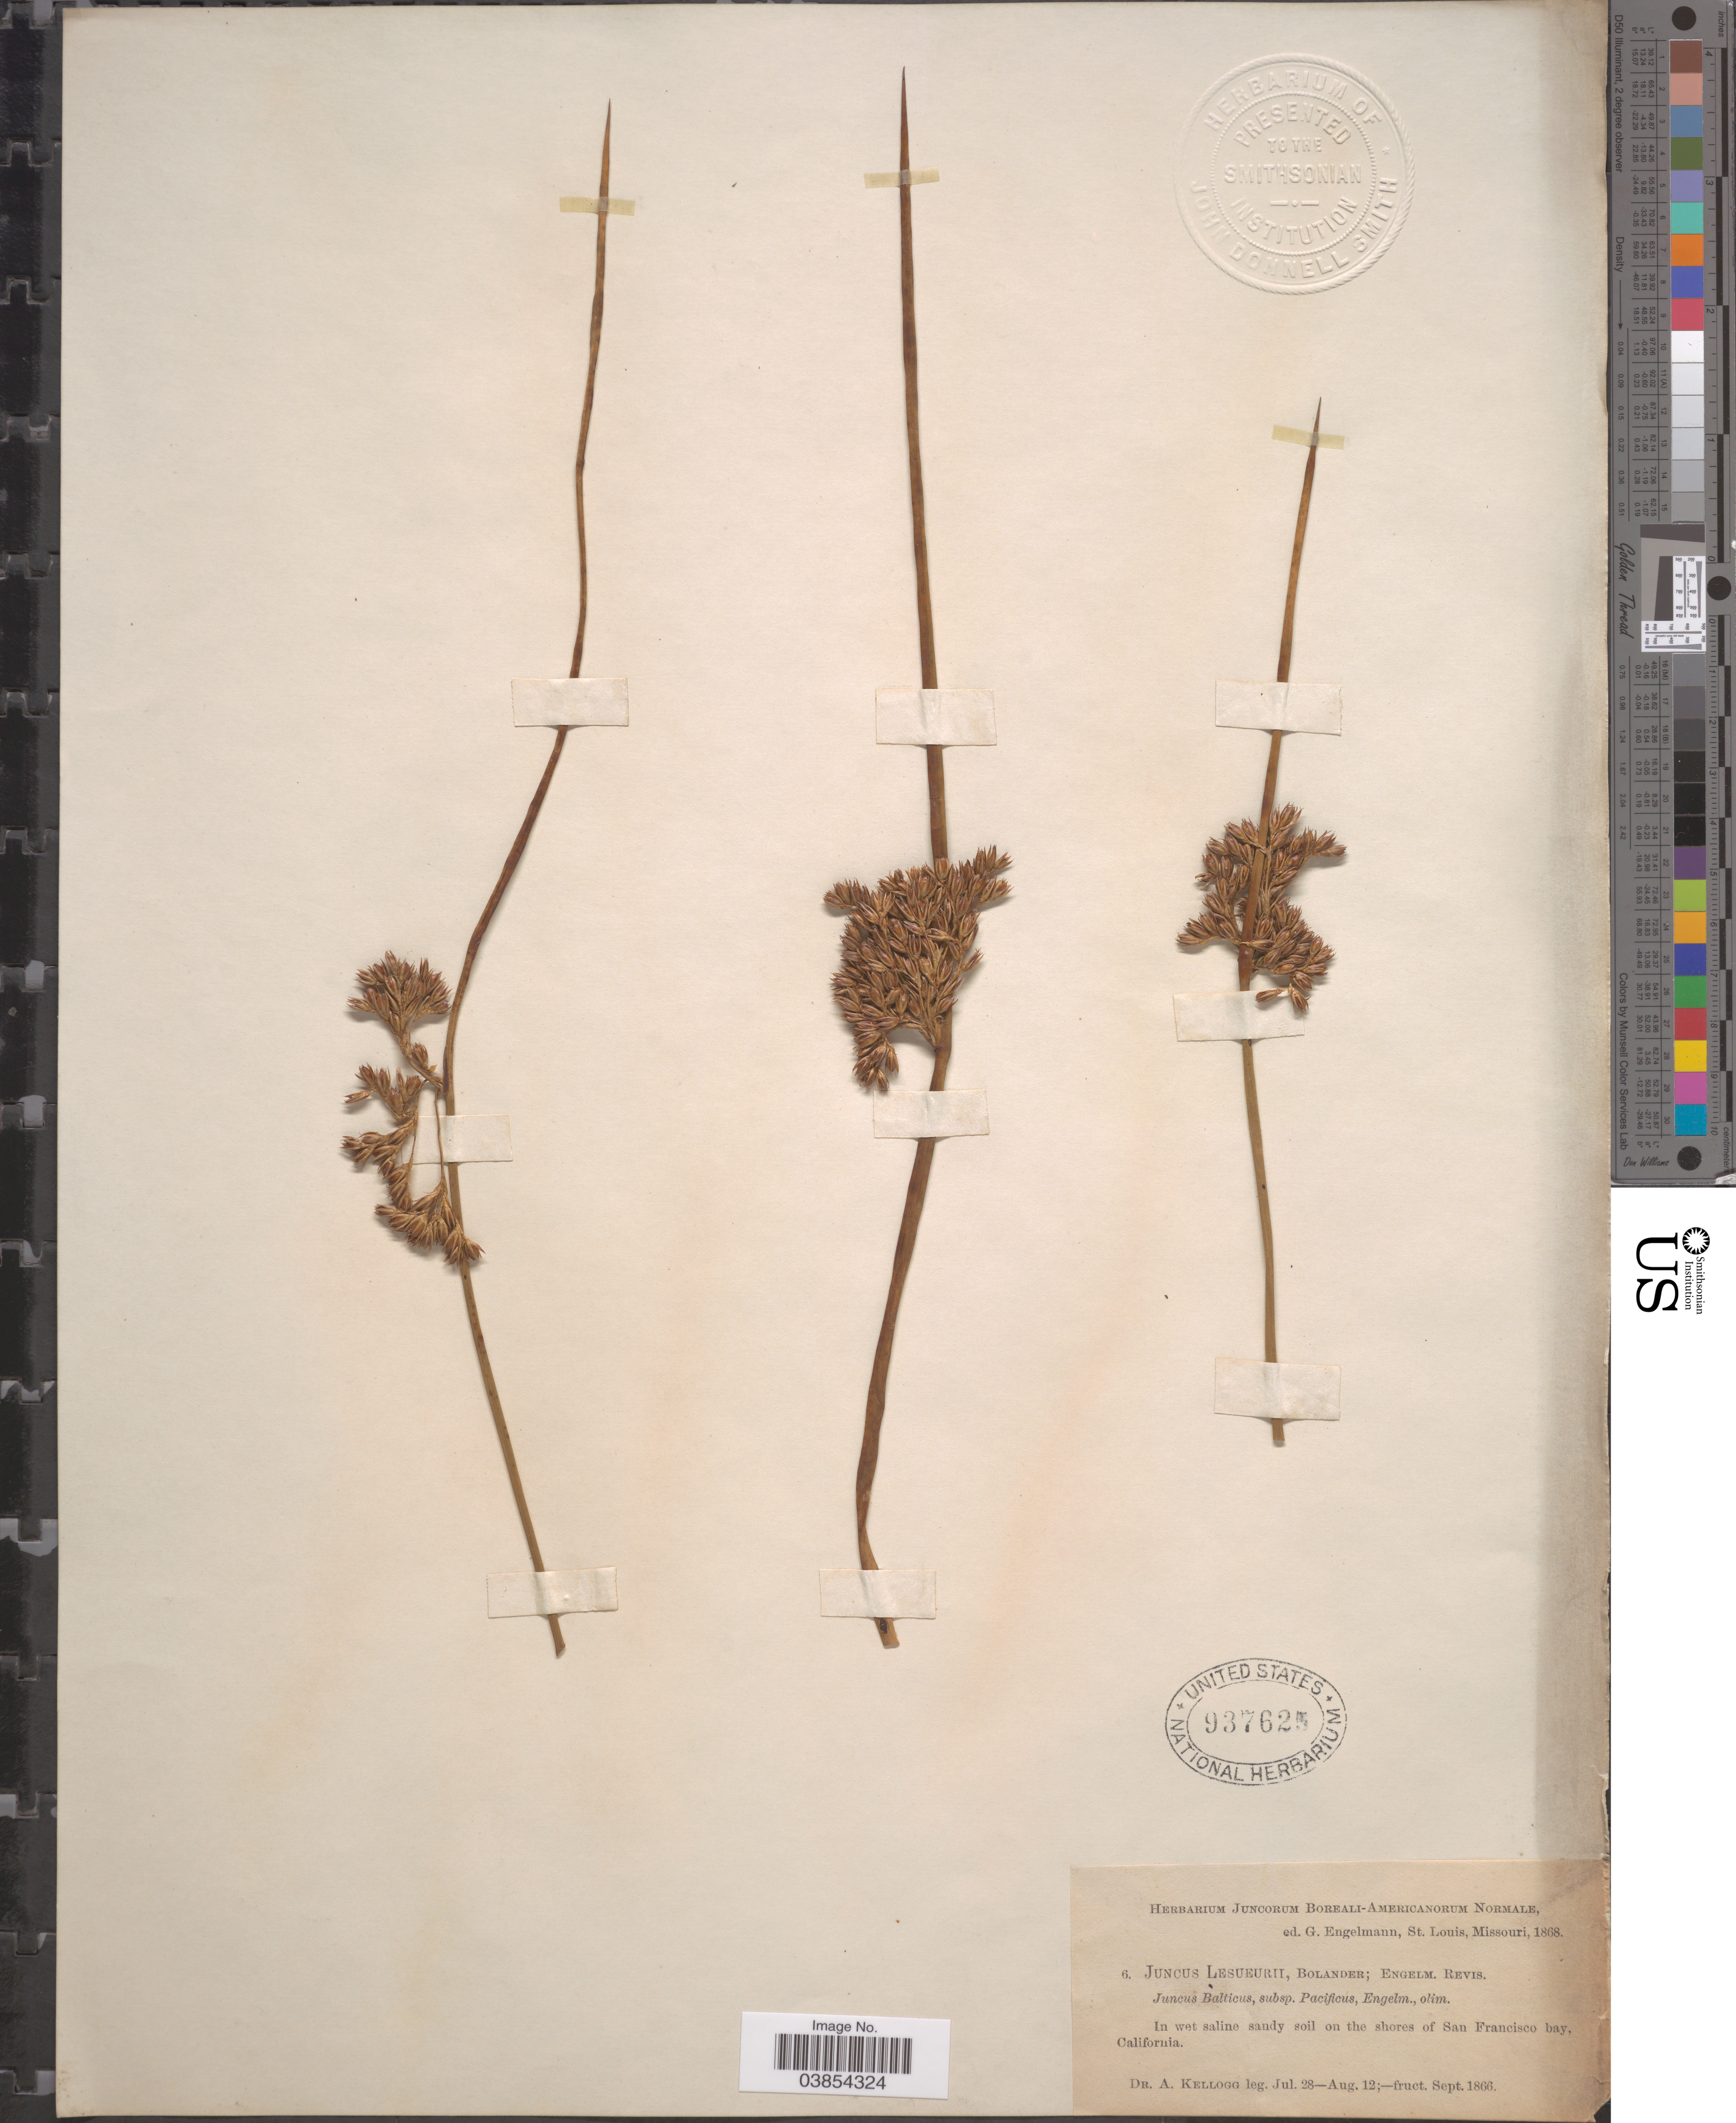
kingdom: Plantae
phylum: Tracheophyta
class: Liliopsida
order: Poales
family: Juncaceae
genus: Juncus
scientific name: Juncus lesueurii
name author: Bol.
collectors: A. Kellogg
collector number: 6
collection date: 1866-07-28/1866-08-12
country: United States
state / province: California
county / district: San Francisco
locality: On the shores of San Francisco bay.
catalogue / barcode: US 937625